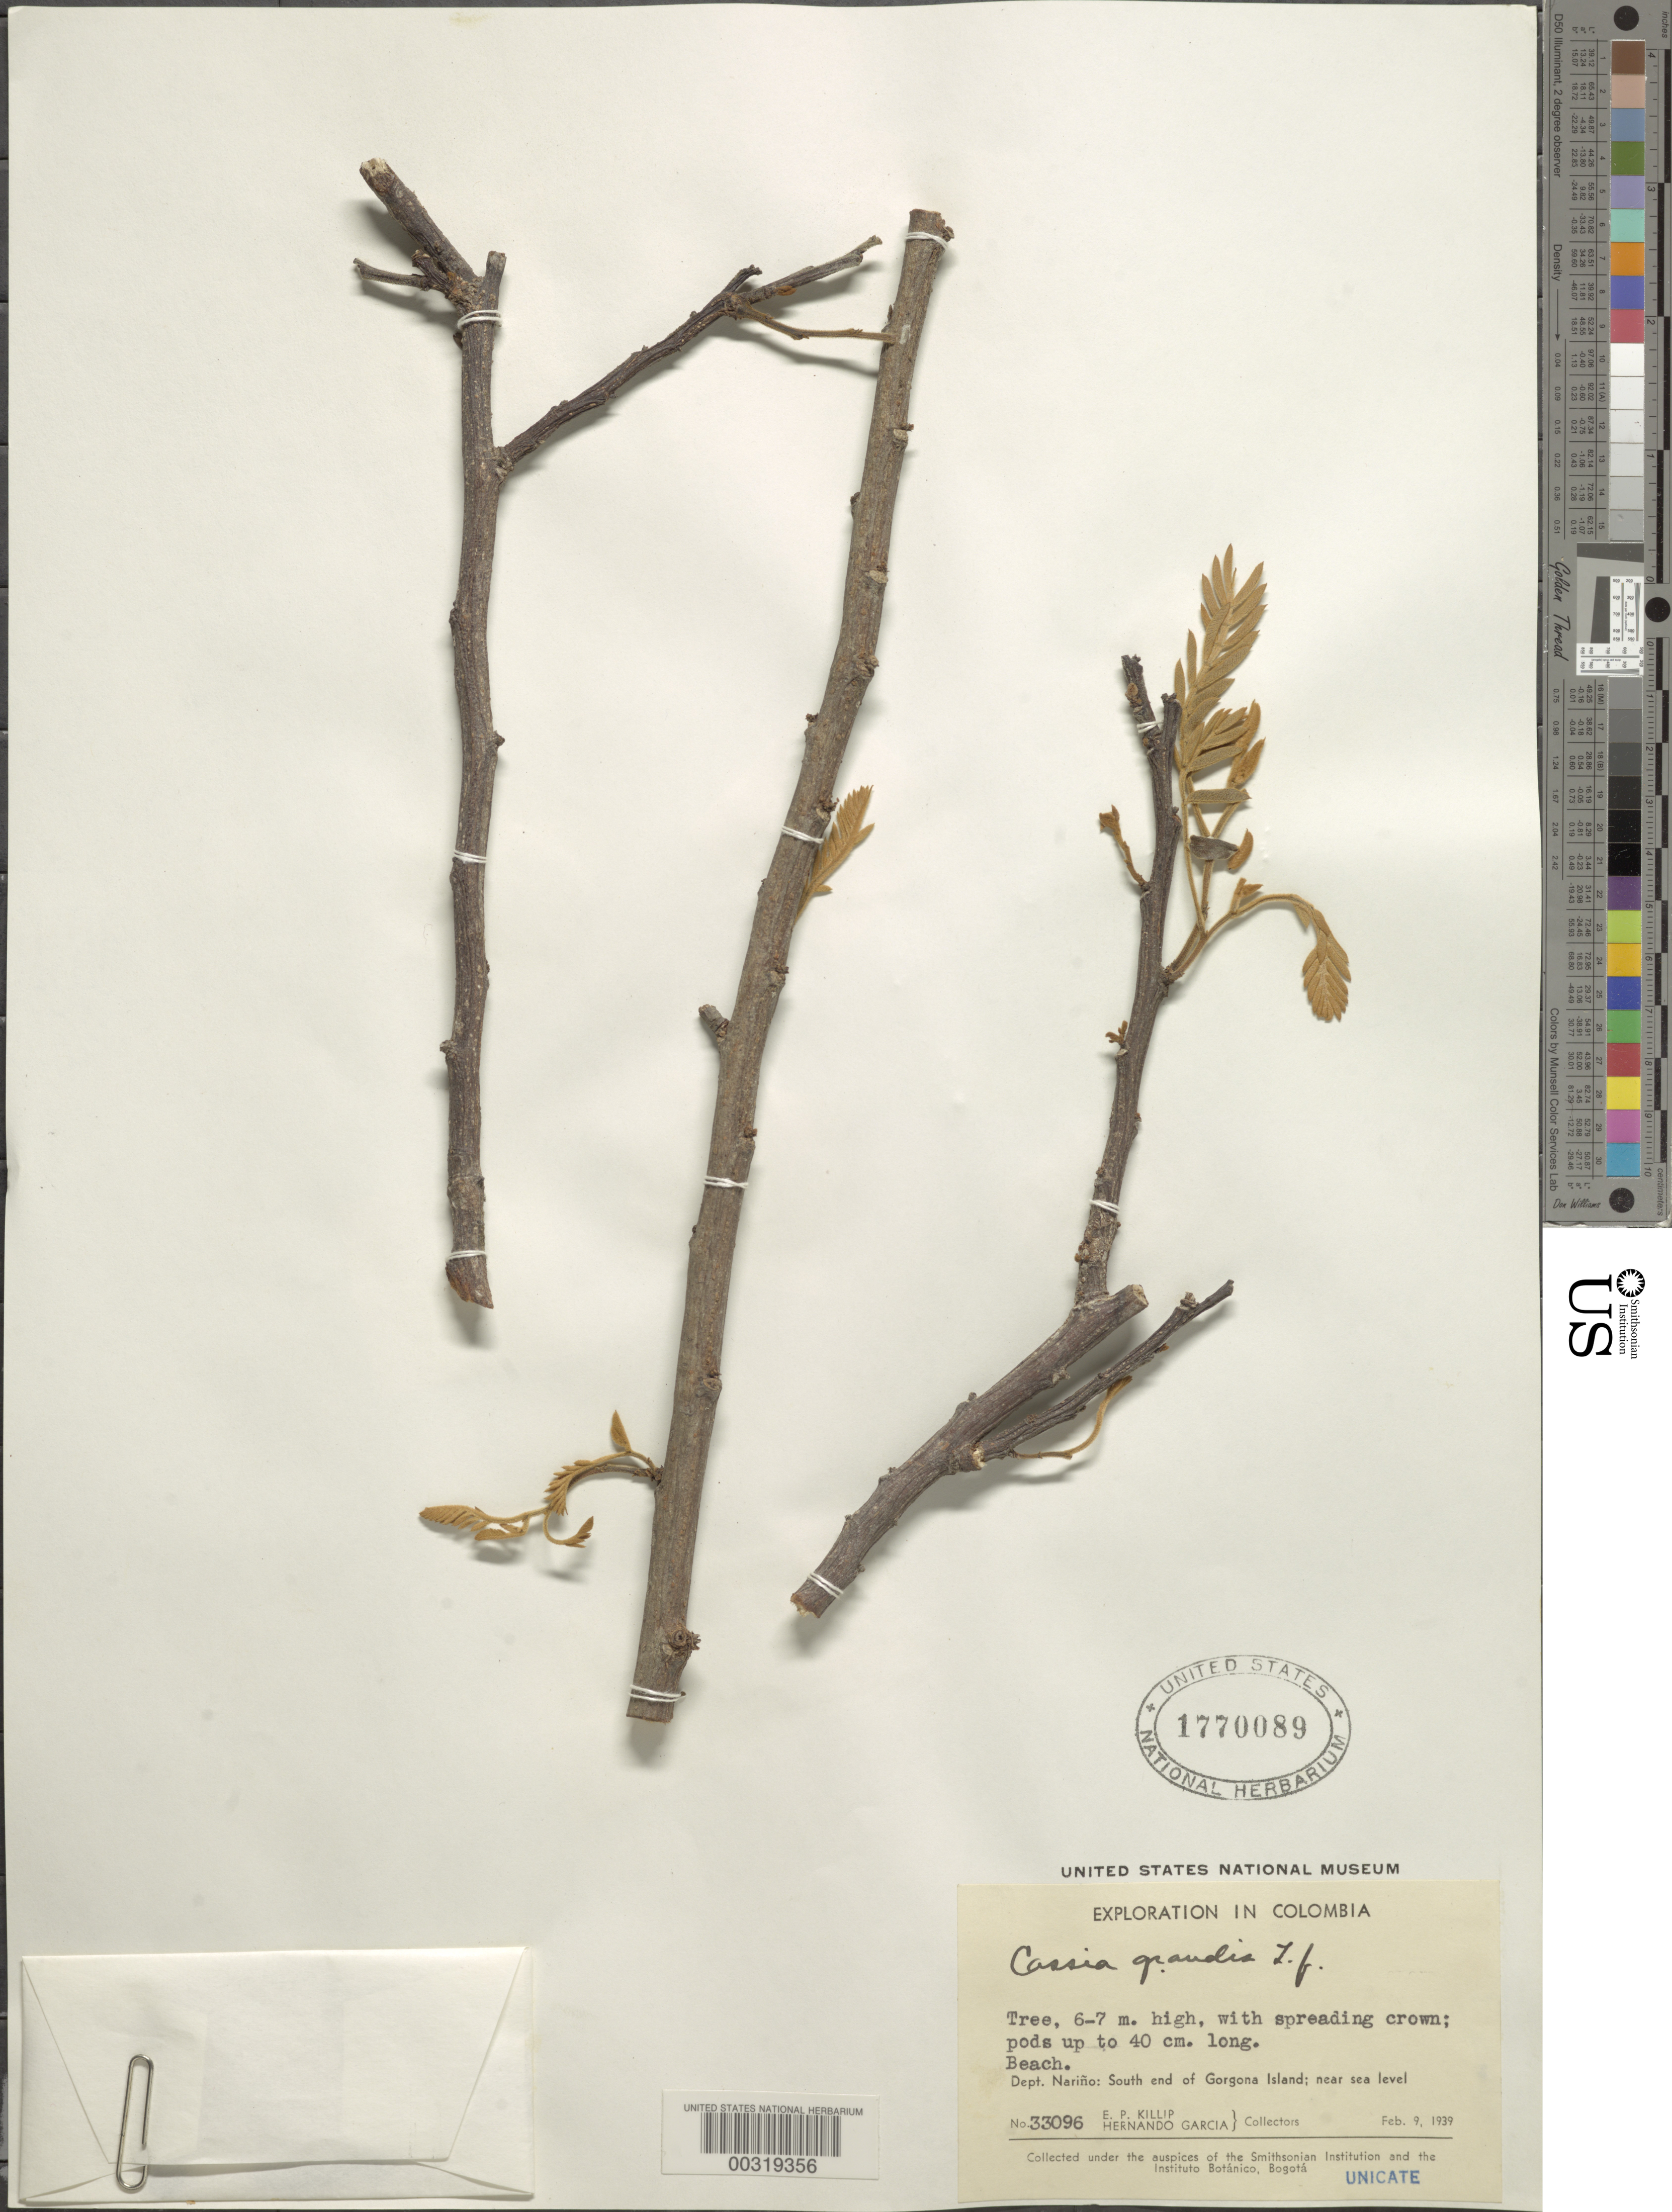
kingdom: Plantae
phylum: Tracheophyta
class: Magnoliopsida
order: Fabales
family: Fabaceae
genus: Cassia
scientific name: Cassia grandis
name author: L. f.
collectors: E. P. Killip & H. Garcia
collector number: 33096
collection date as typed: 09 Feb 1939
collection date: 1939-02-09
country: Colombia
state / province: Nariño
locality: S end of Gorgona Island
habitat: Beach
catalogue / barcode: US 1770089